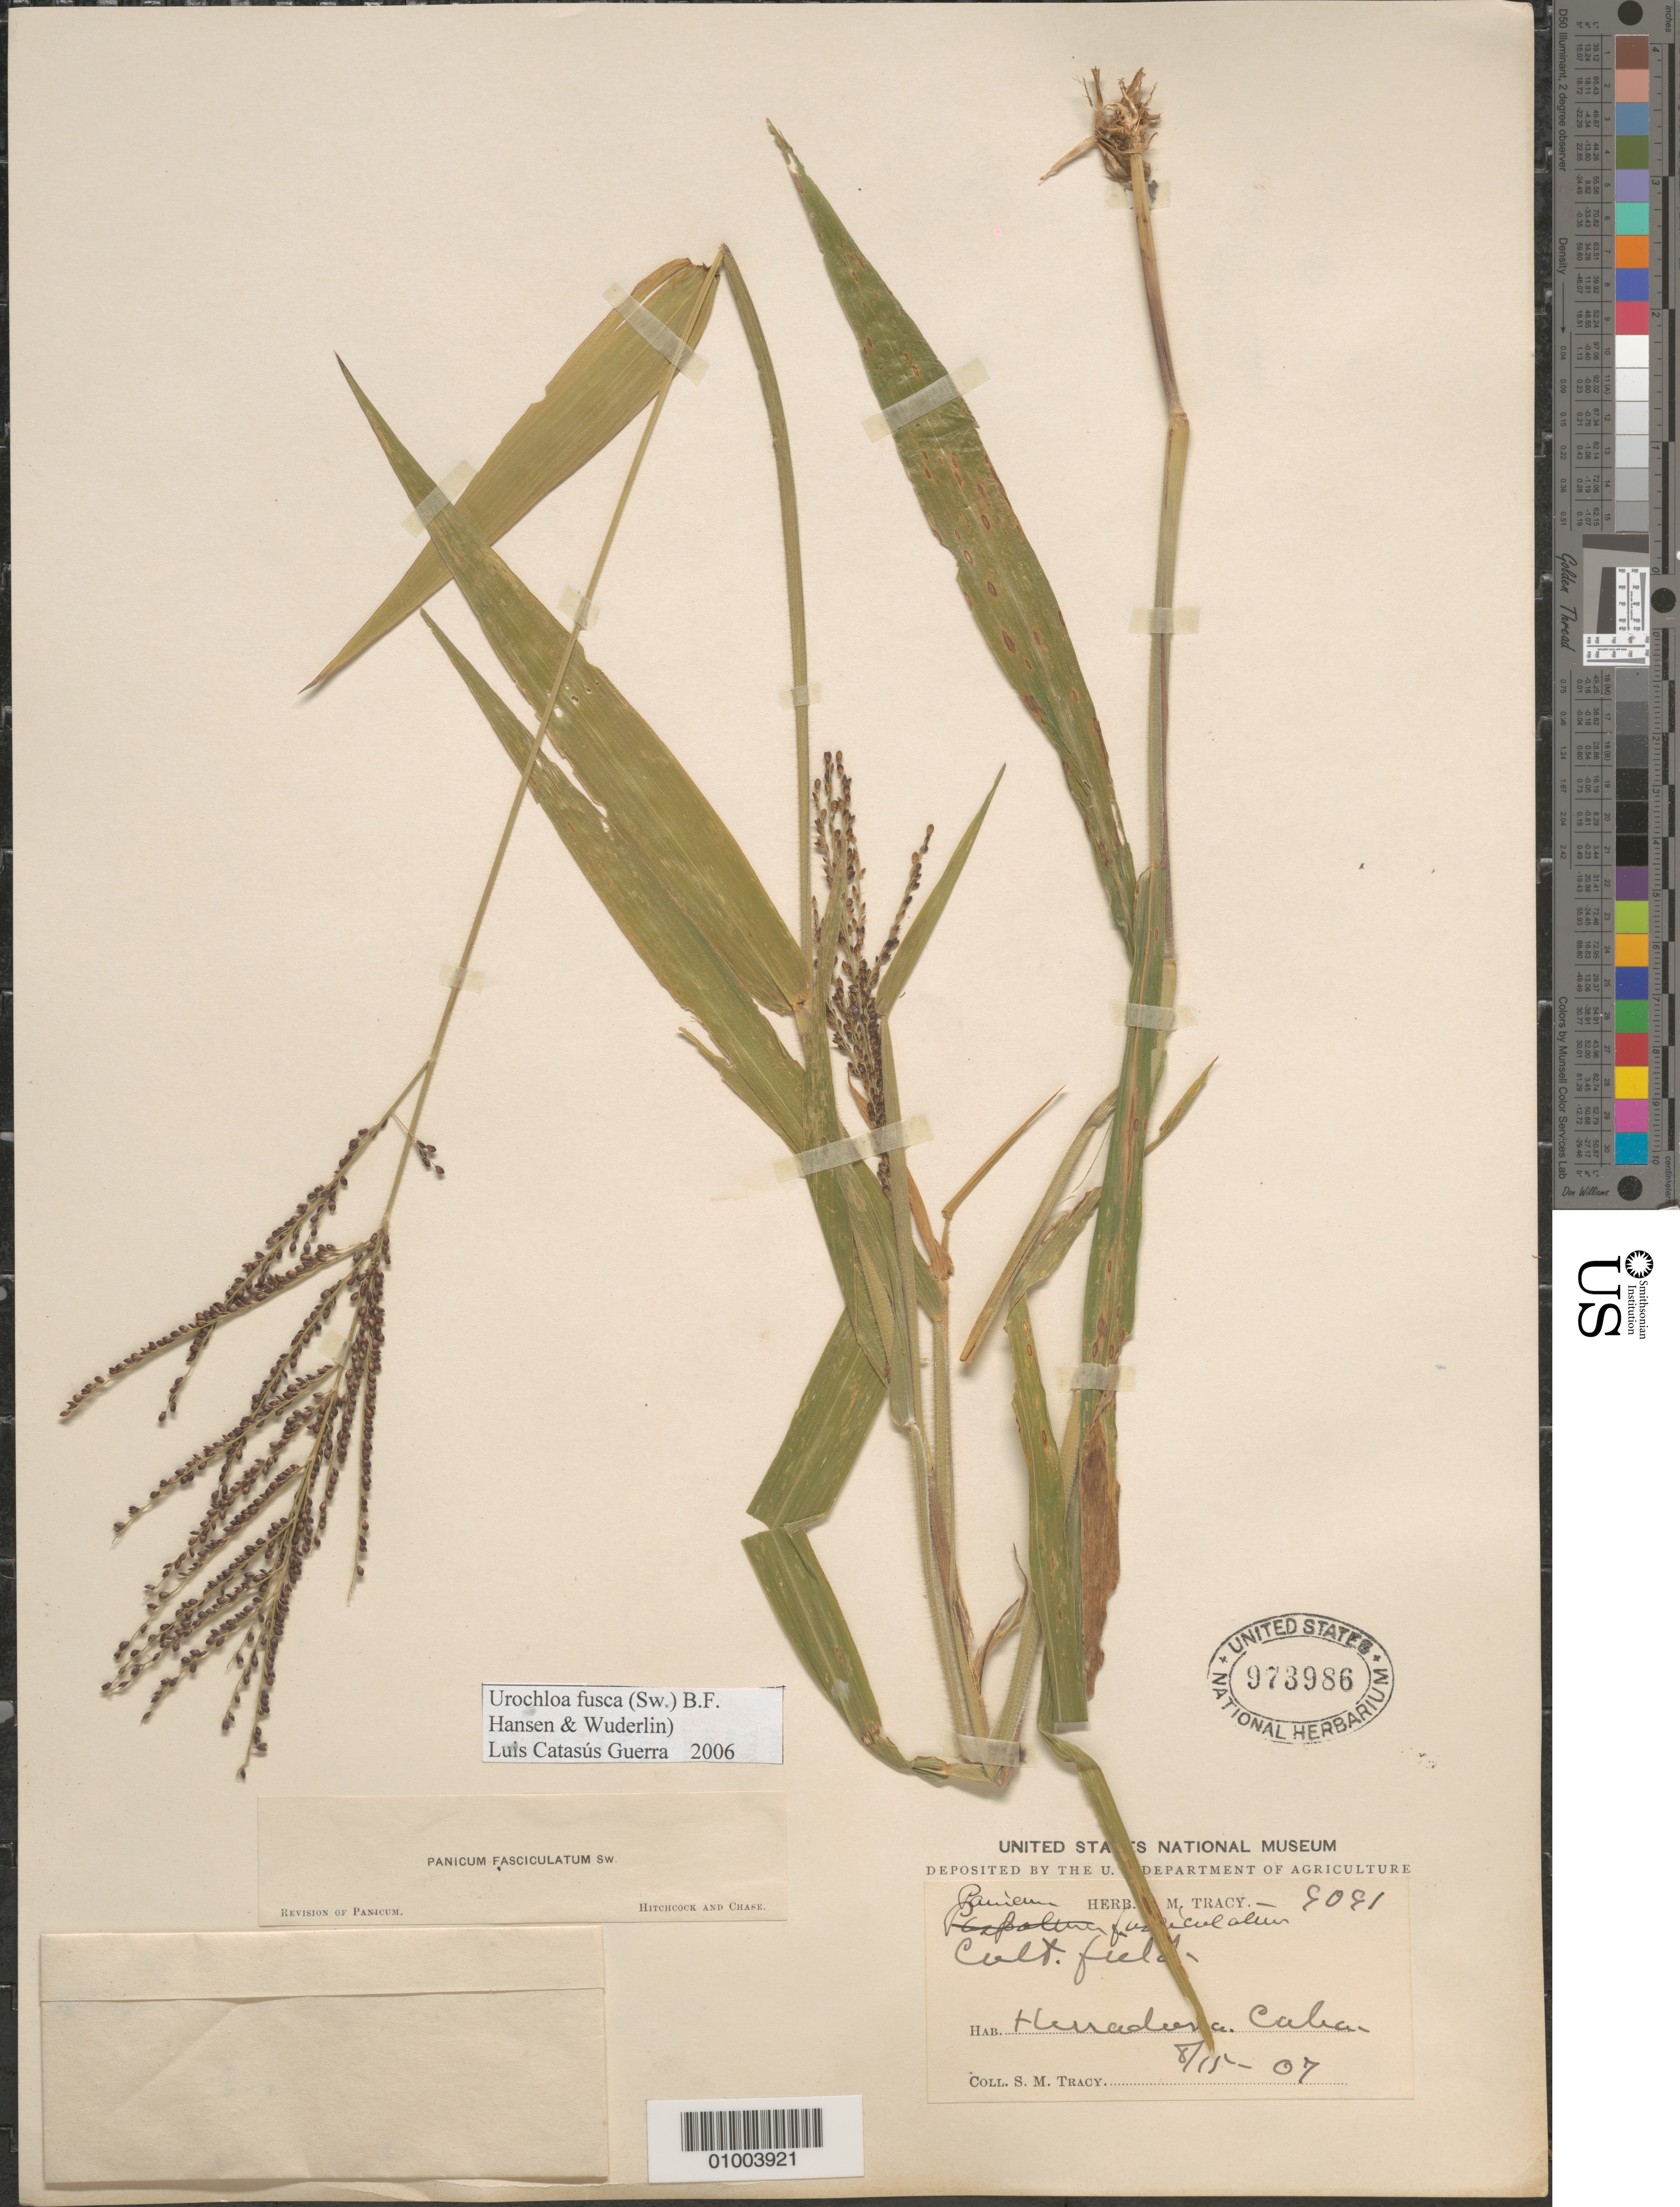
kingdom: Plantae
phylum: Tracheophyta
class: Liliopsida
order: Poales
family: Poaceae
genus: Urochloa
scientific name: Urochloa fusca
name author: (Sw.) B.F. Hansen & Wunderlin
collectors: S. M. Tracy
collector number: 9091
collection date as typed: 15 Aug 1907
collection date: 1907-08-15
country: Cuba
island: Cuba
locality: Cult field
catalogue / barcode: US 973986